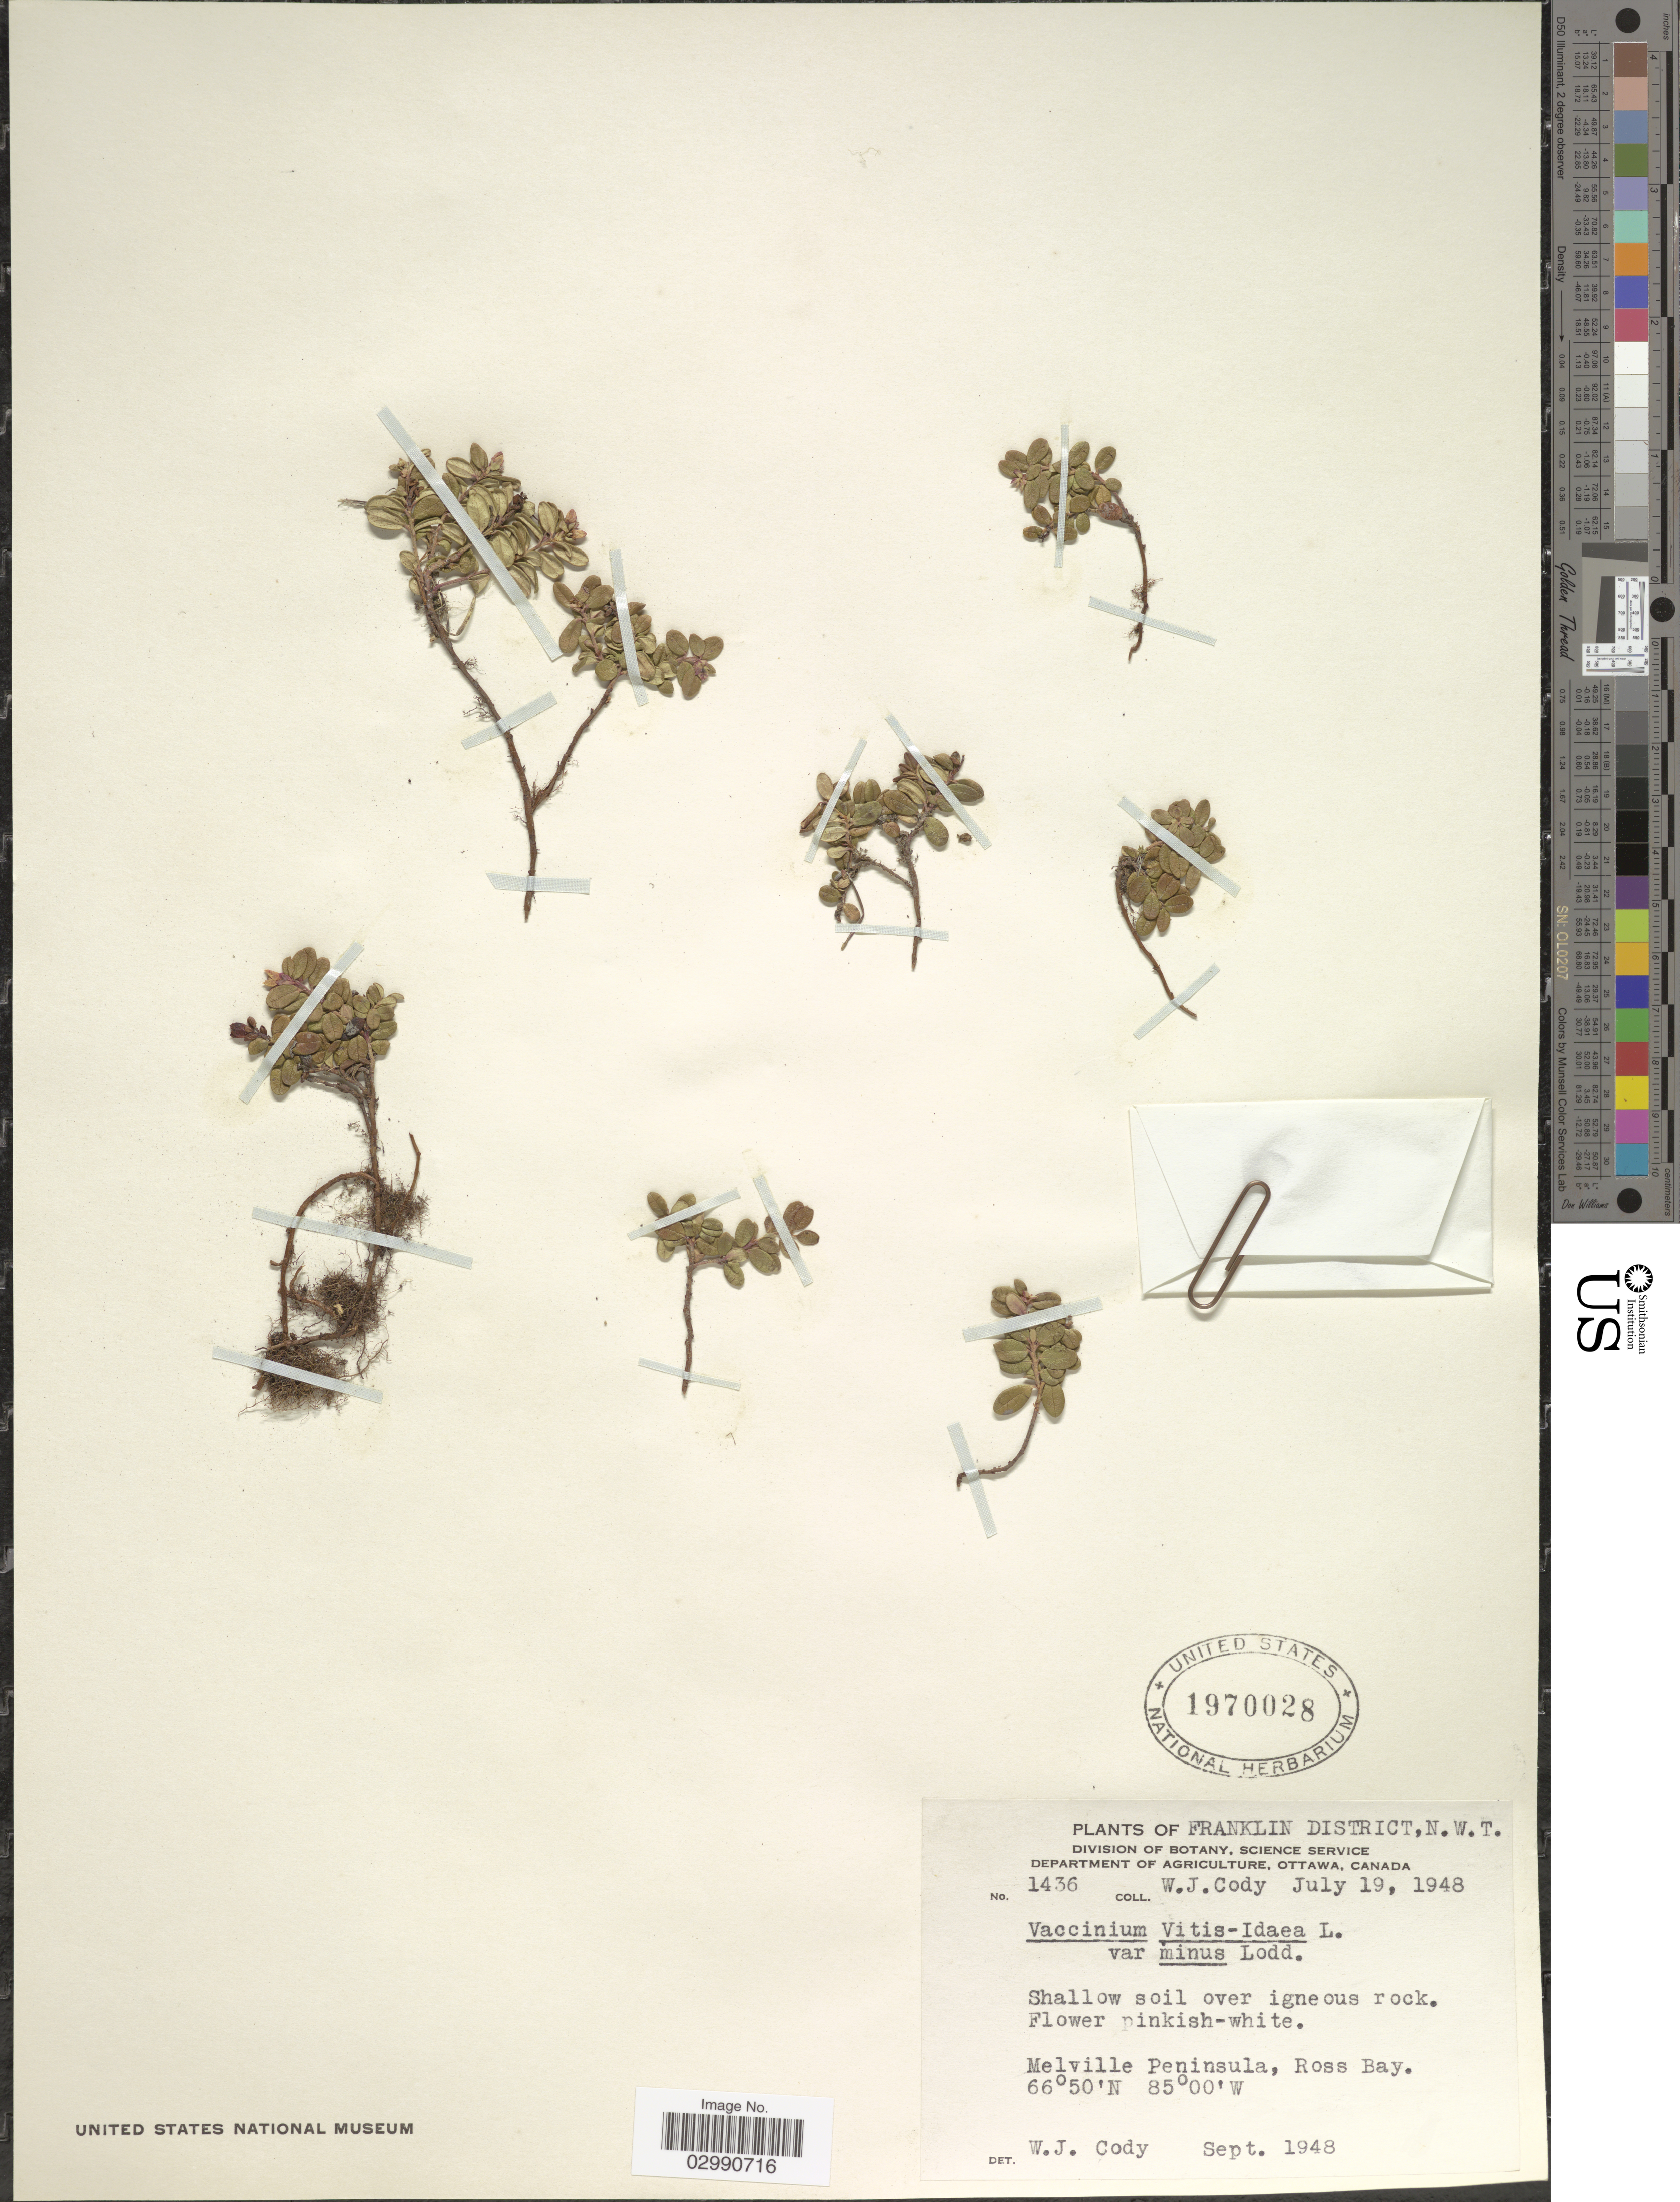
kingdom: Plantae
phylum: Tracheophyta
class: Magnoliopsida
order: Ericales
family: Ericaceae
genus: Vaccinium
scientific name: Vaccinium vitis-idaea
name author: L.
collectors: W. Cody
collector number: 1436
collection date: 1948-09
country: Canada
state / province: Northwest Territories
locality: Franklin District, N.W.T., Melville Peninsula, Ross Bay.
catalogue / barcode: US 1970028